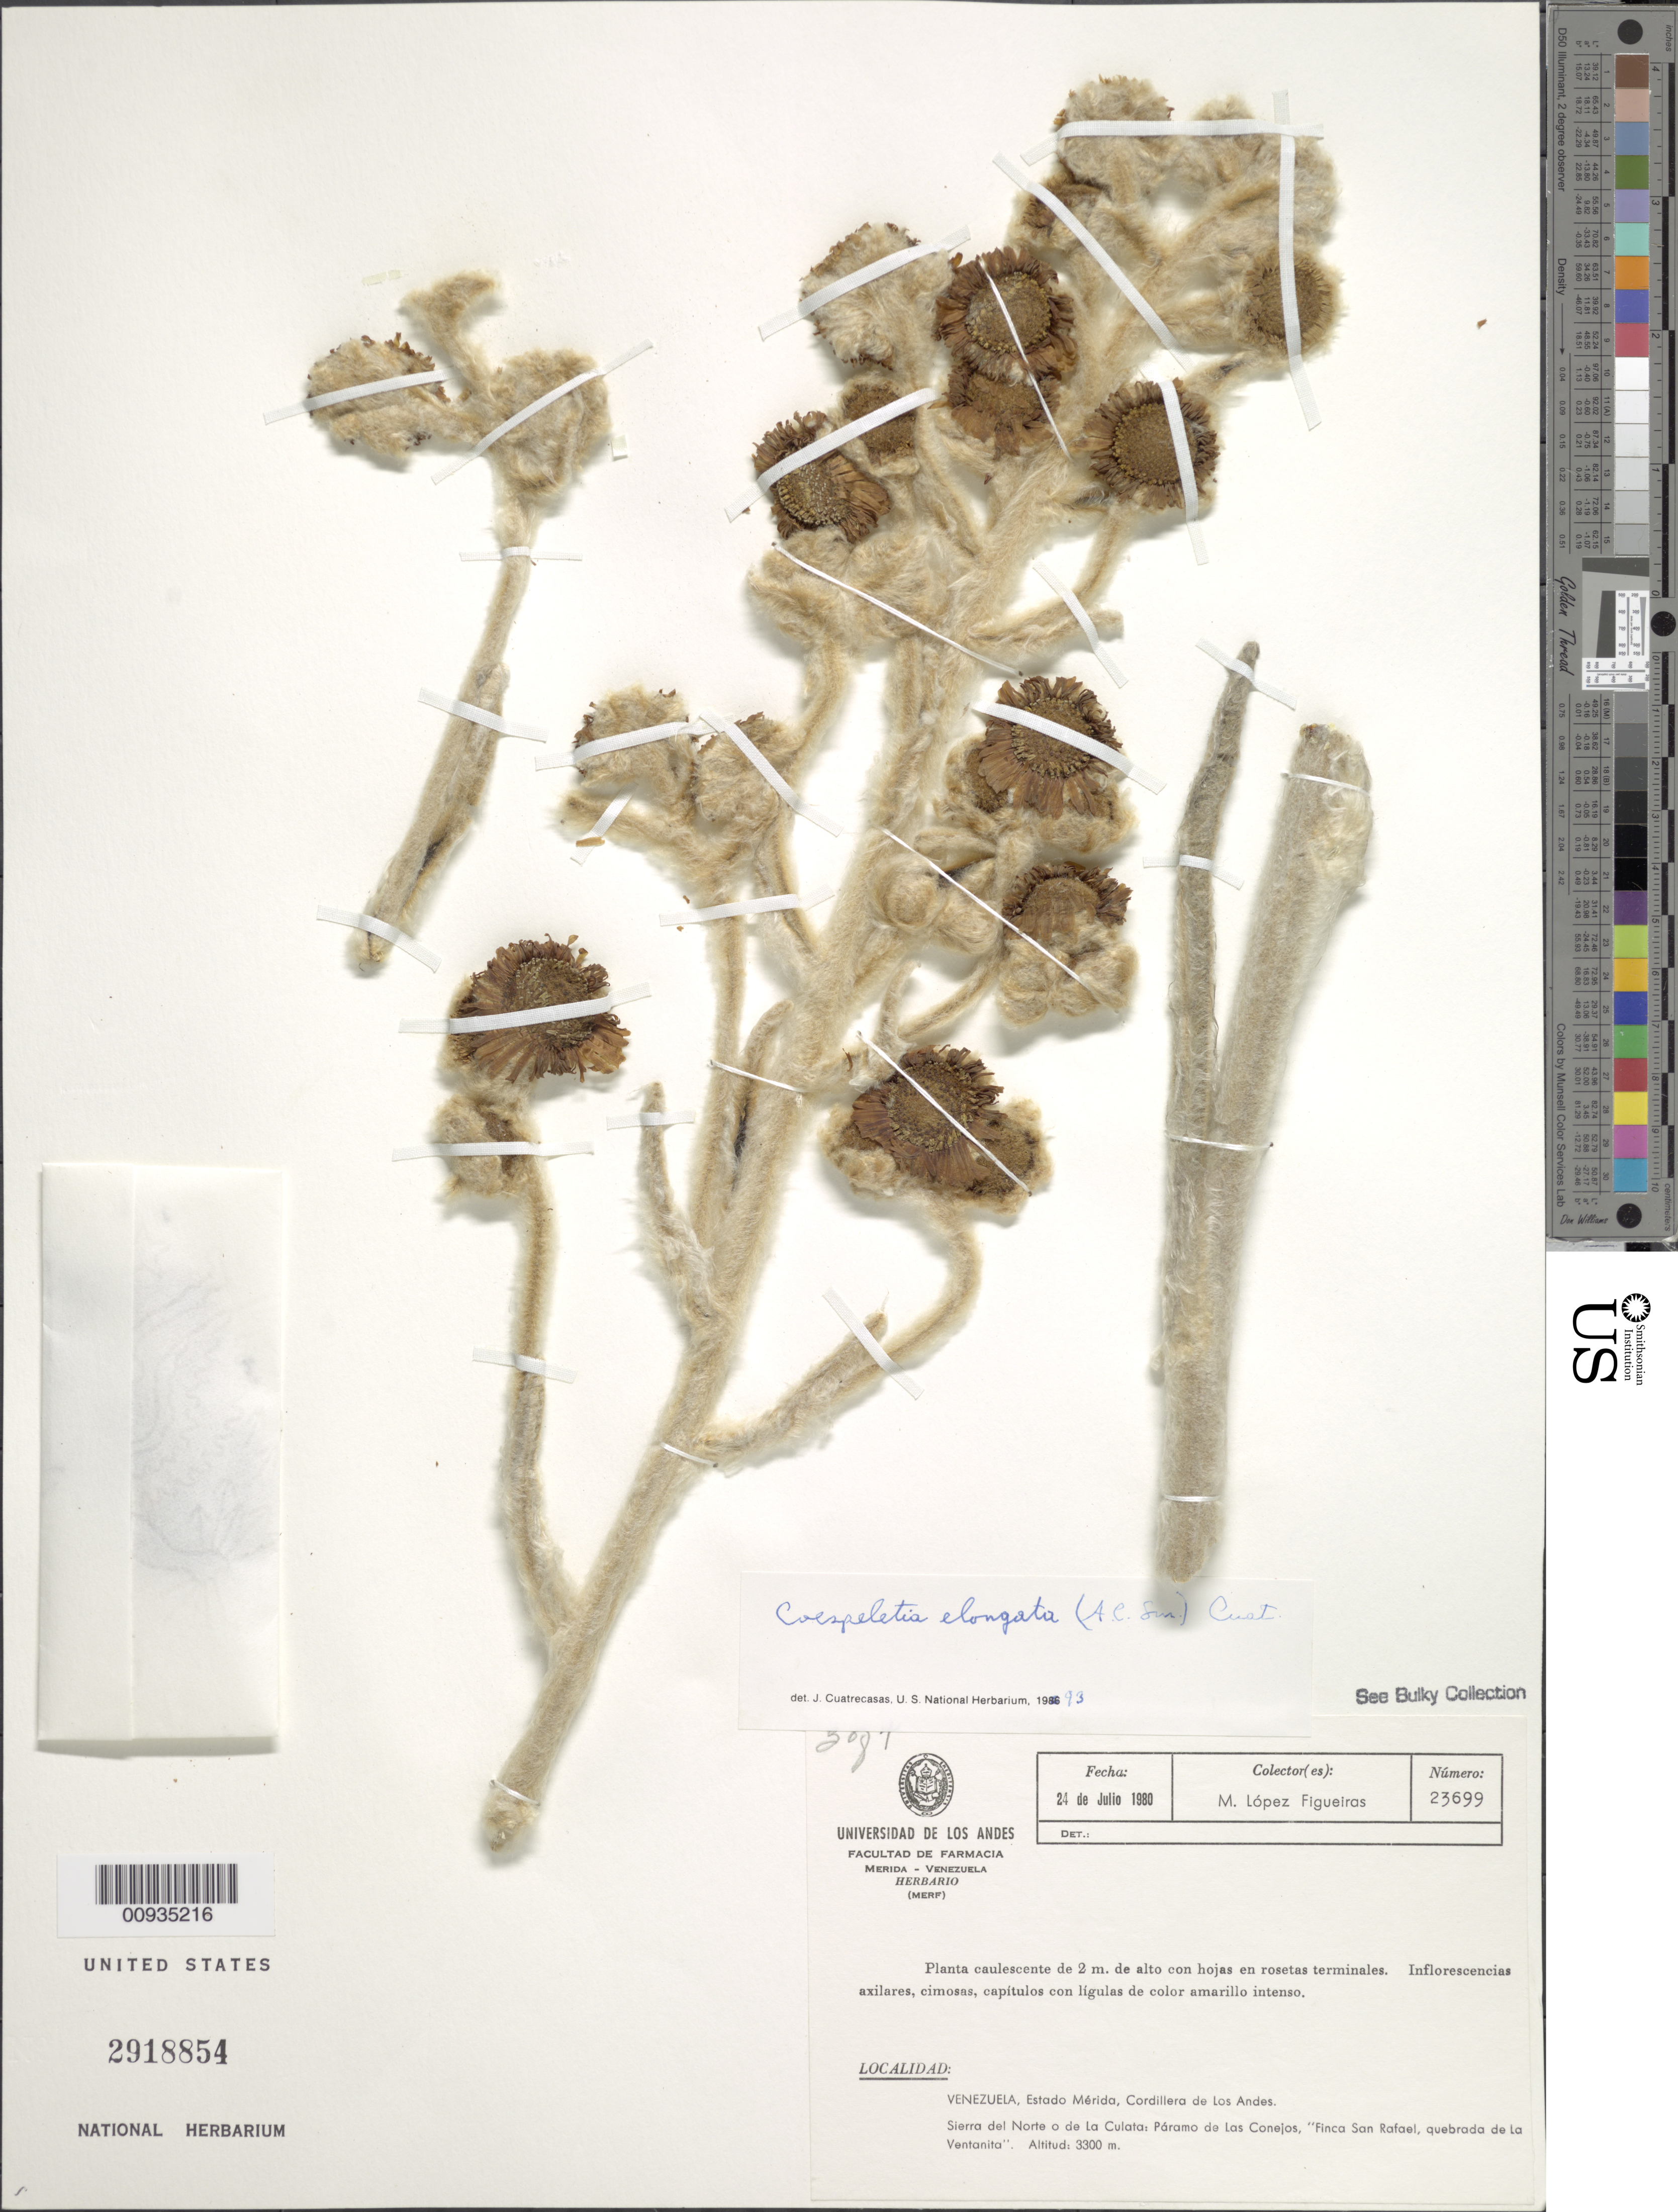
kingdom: Plantae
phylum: Tracheophyta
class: Magnoliopsida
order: Asterales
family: Asteraceae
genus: Coespeletia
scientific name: Coespeletia elongata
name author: (A.C. Sm.) Cuatrec.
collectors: M. López Figueiras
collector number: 23699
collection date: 1980-07-24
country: Venezuela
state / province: Mérida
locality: Cordillera de Los Andes. Sierra del Norte o de La Culata: Paramo de Las Conejos, "Finca San Rafael, quebrada de la Ventanita"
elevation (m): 3300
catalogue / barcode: US 2918854